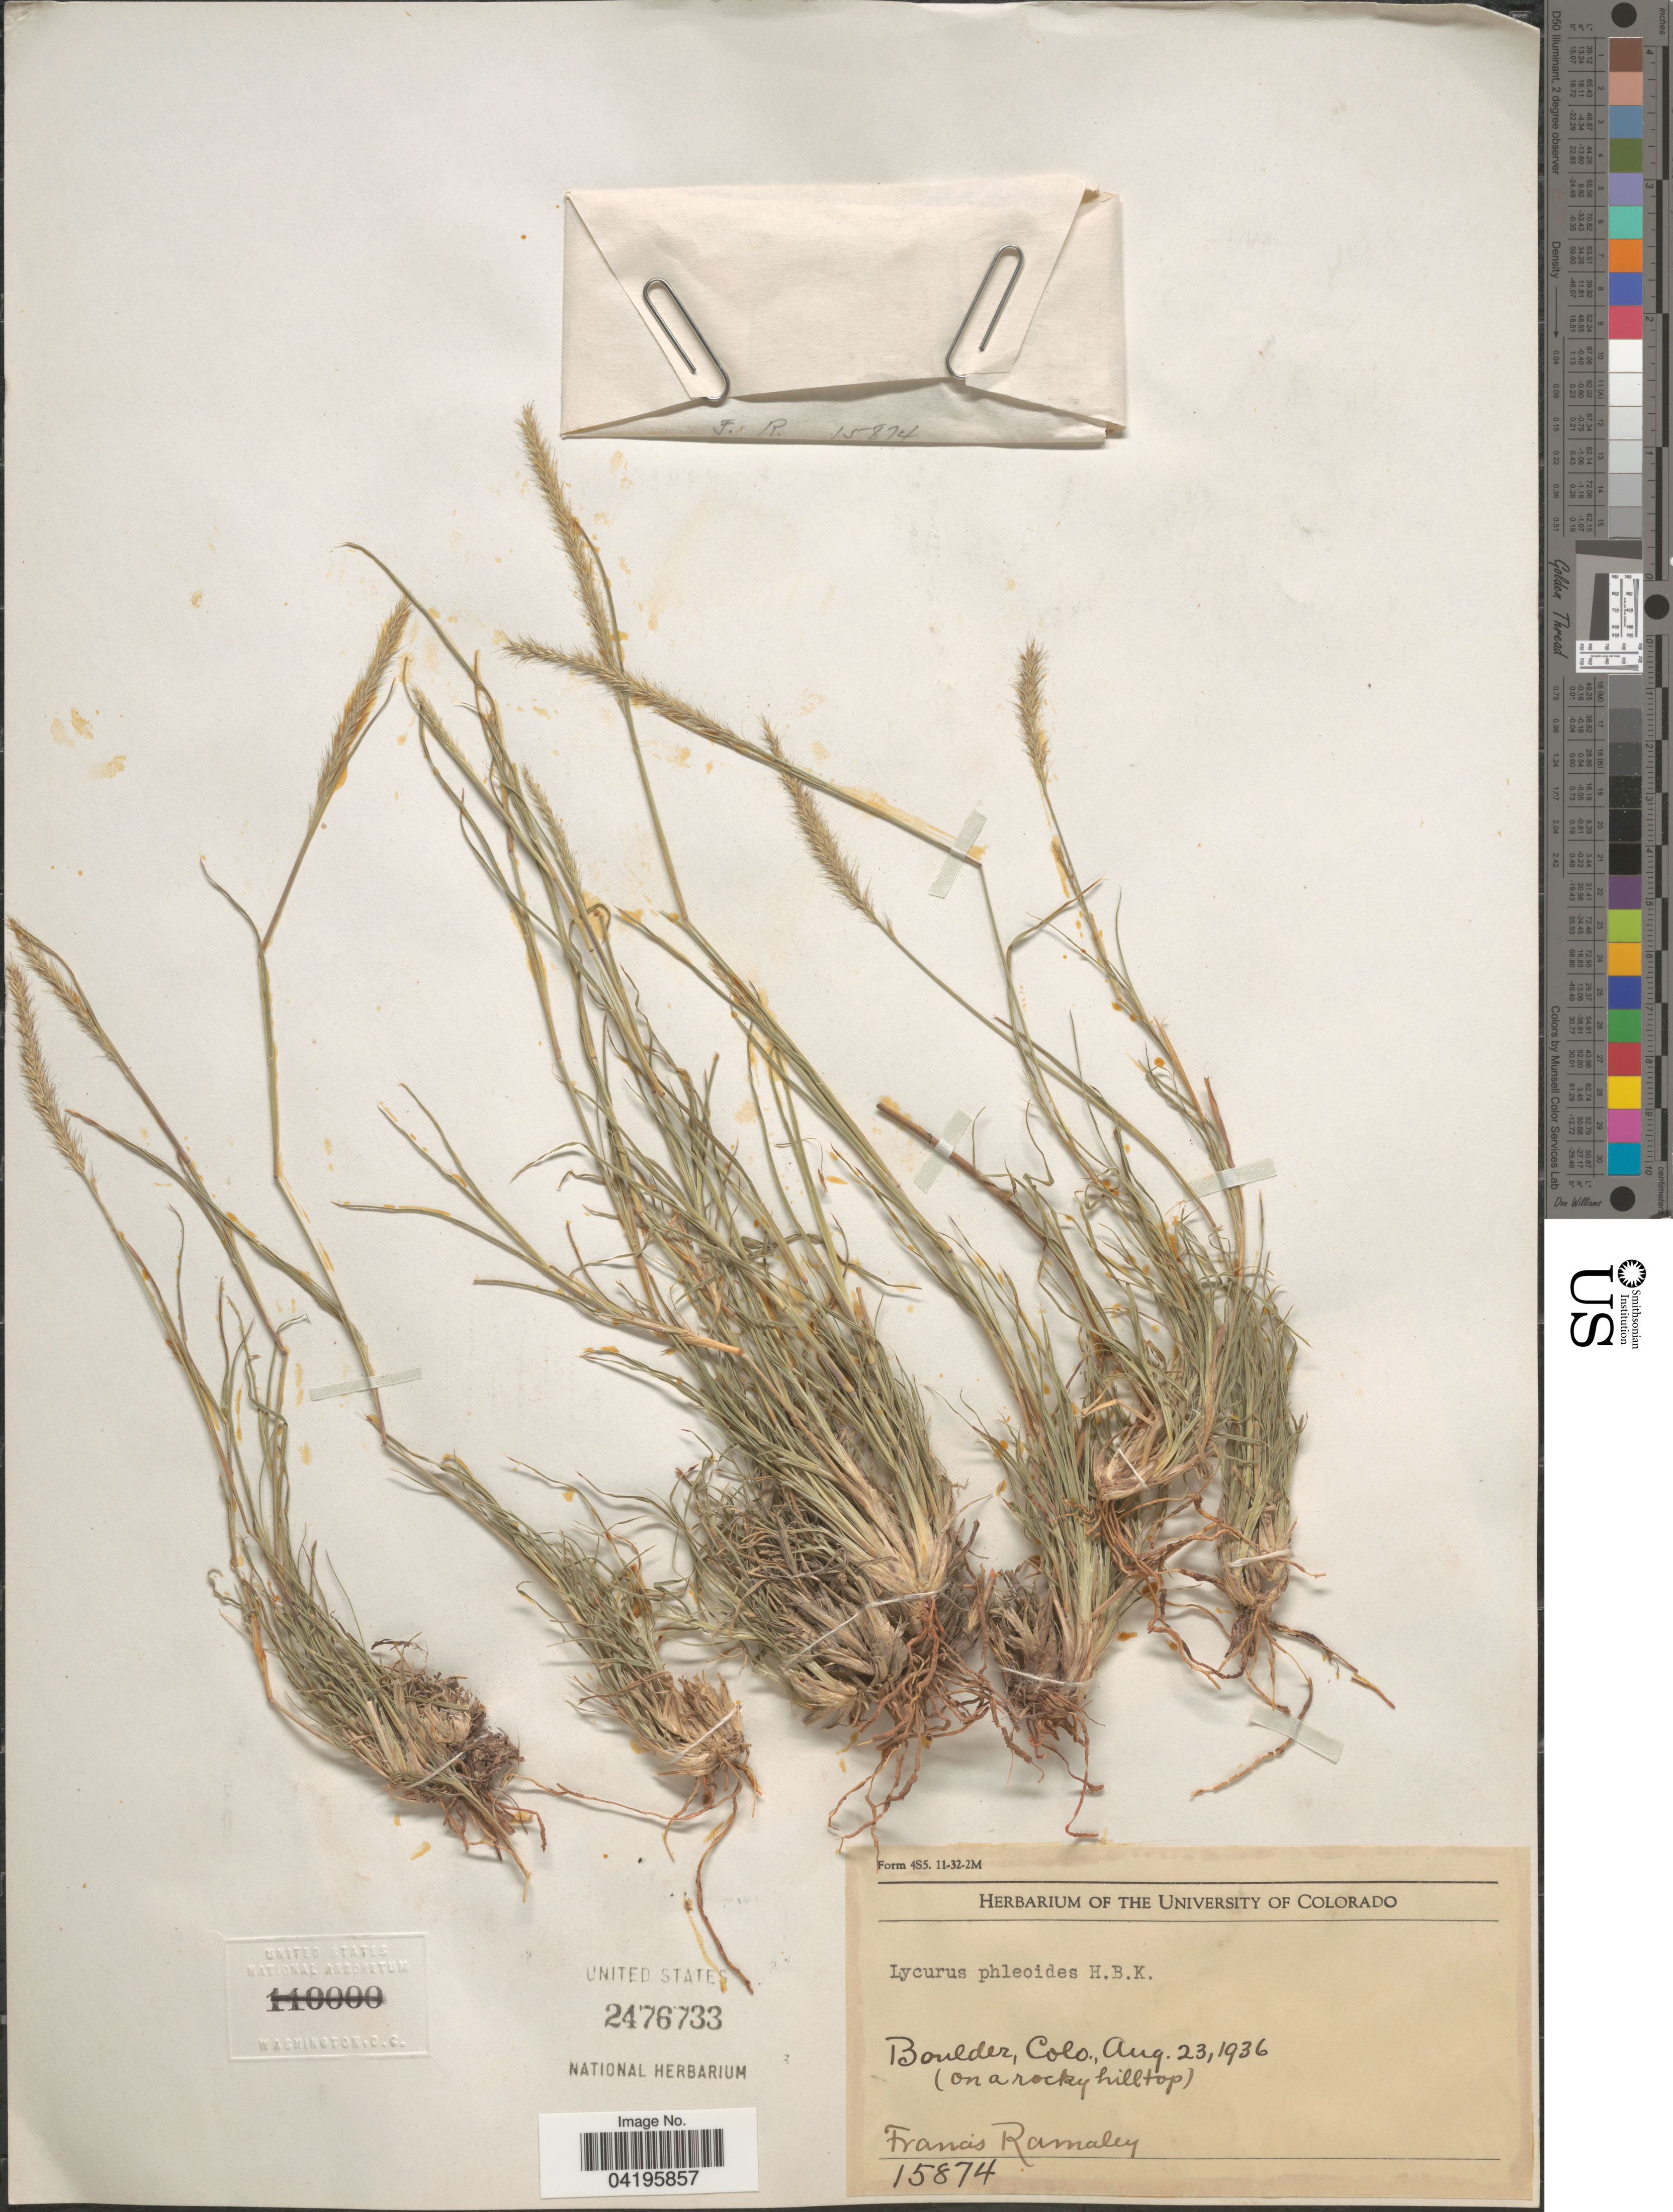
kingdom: Plantae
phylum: Tracheophyta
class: Liliopsida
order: Poales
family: Poaceae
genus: Muhlenbergia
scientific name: Muhlenbergia phleoides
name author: (Kunth) Columbus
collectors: F. Ramaley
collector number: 15874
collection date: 1936-08-23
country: United States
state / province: Colorado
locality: Boulder.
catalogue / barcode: US 2476733